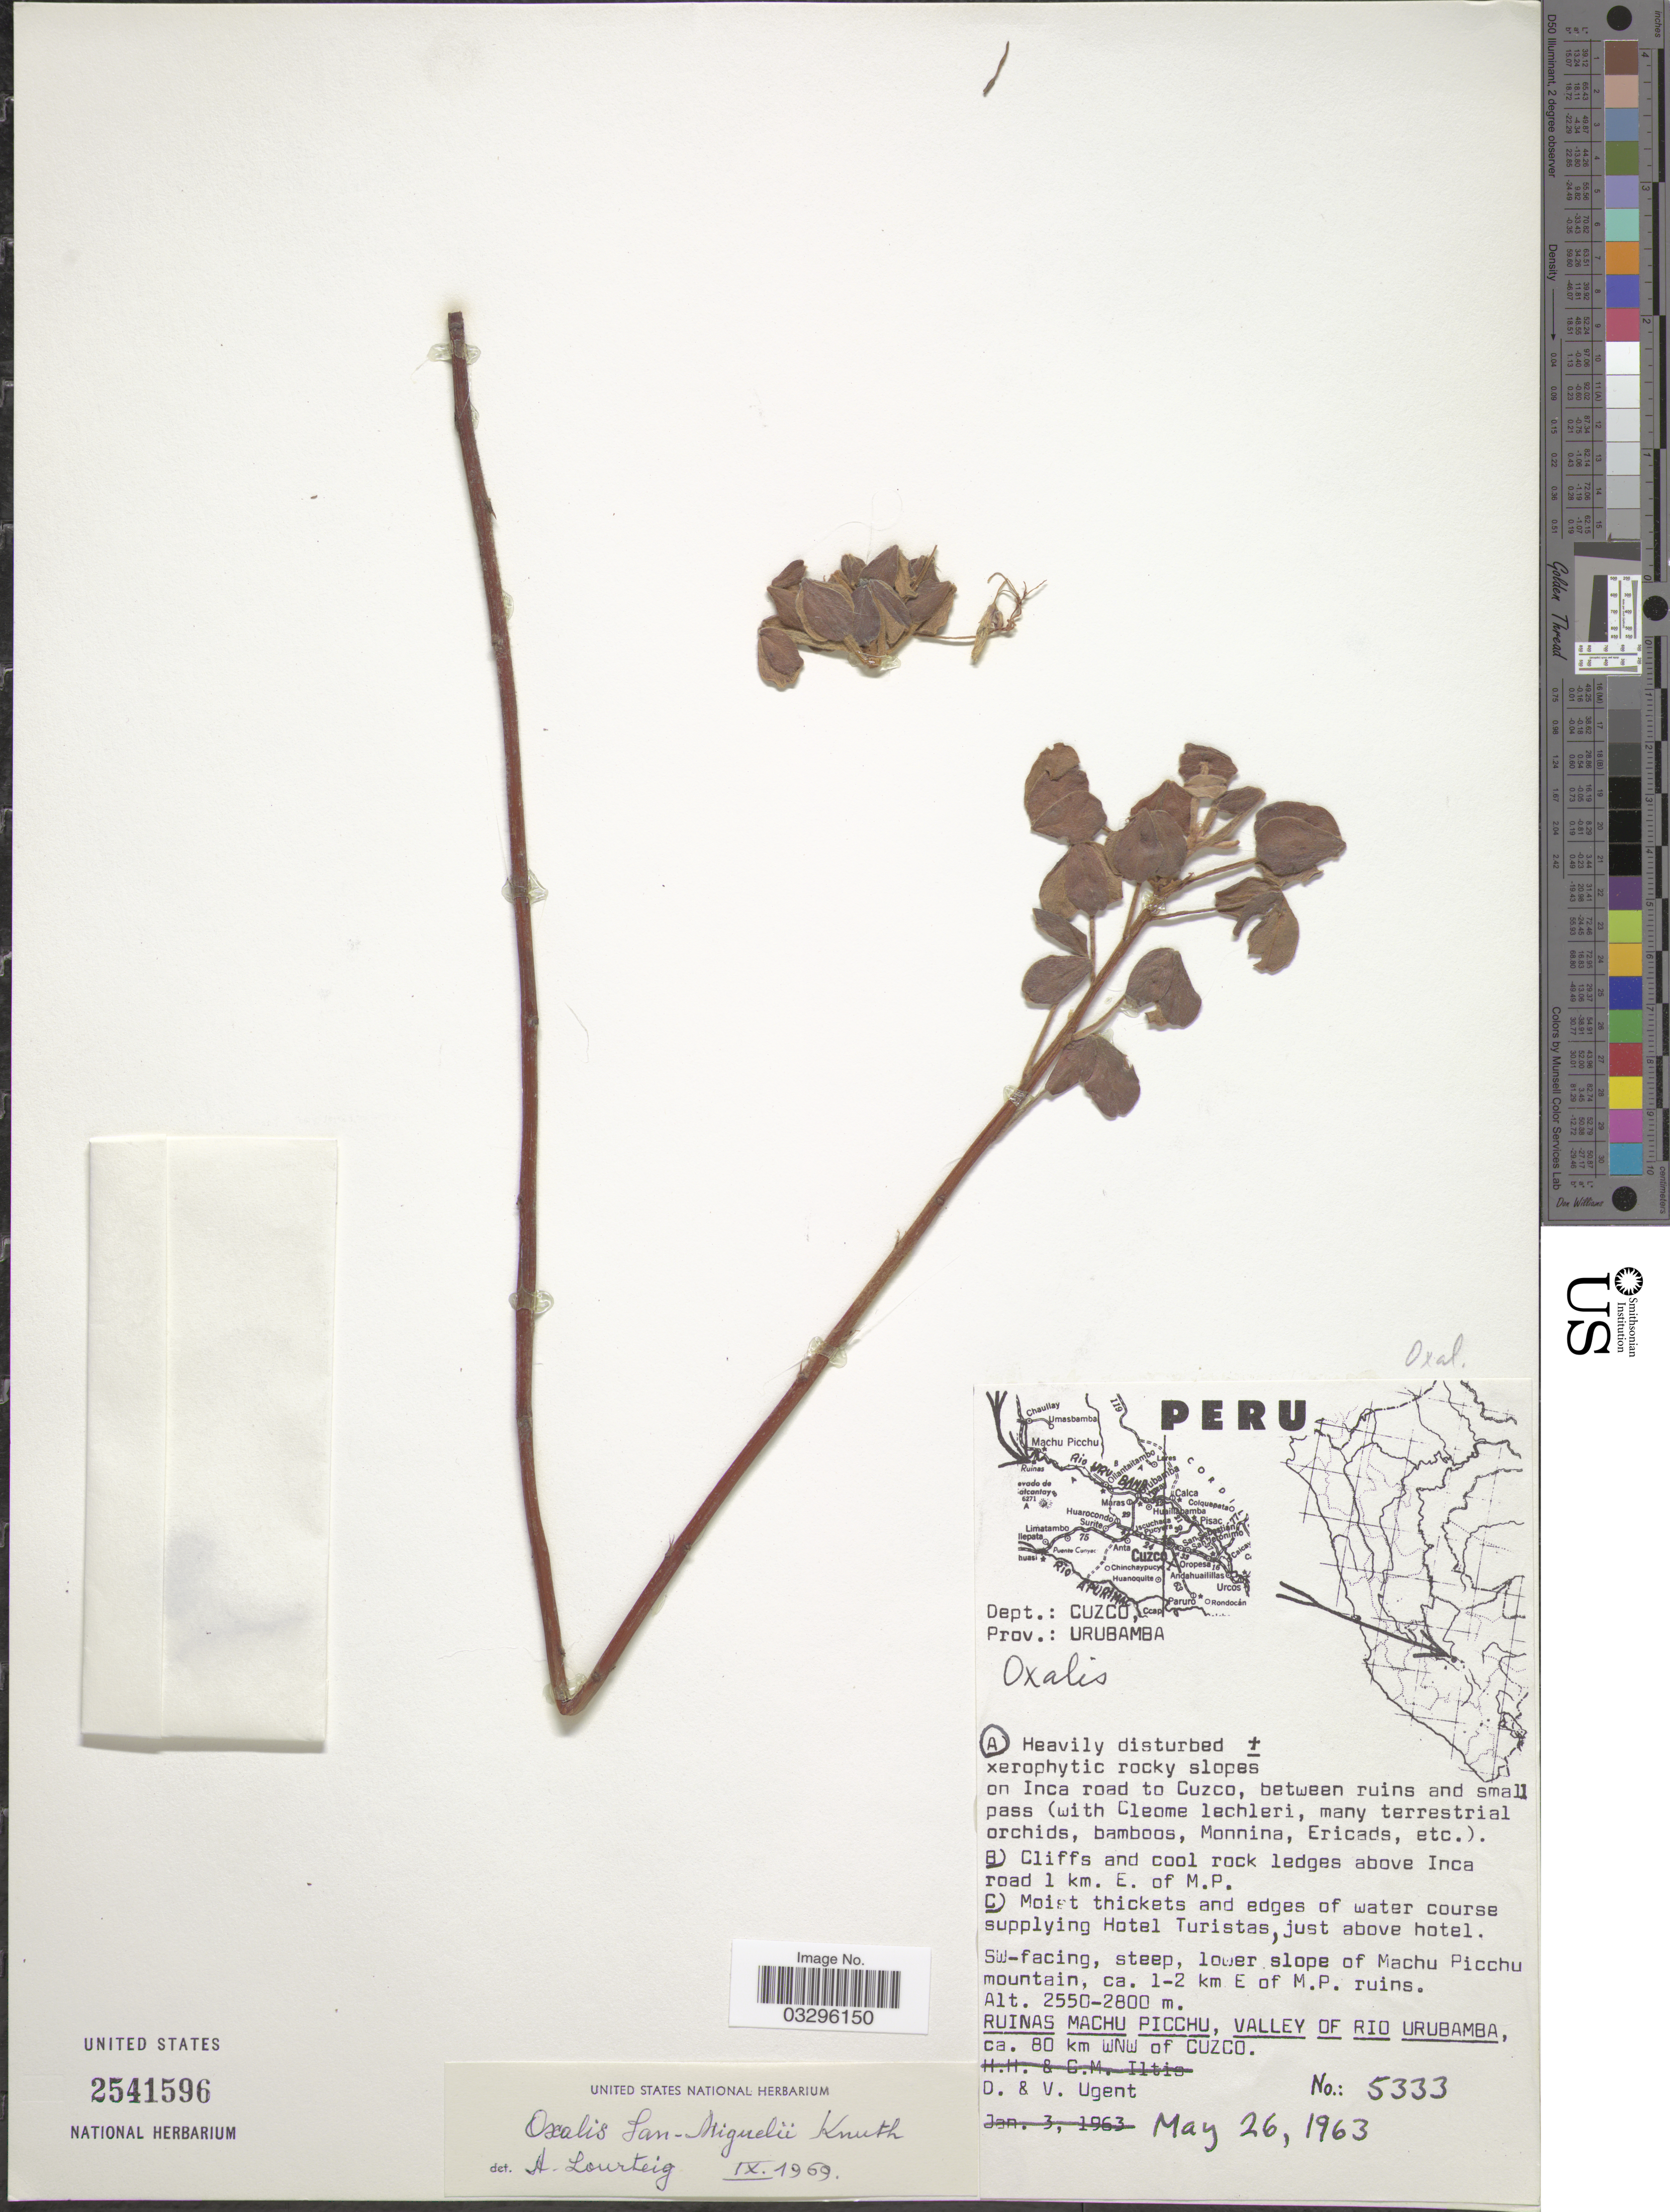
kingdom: Plantae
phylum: Tracheophyta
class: Magnoliopsida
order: Oxalidales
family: Oxalidaceae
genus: Oxalis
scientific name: Oxalis san-miguelii var. san-miguelii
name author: R. Knuth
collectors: D. Ugent & V. Ugent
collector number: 5333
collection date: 1963-05-26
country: Peru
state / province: Cusco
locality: Dept.: Cuzco. Prov.: Urubamba. On Inca road to Cuzco, between ruins and small pass. SW-facing, steep, lower slope of Machu Picchu mountain, ca. 1-2 km E of M. P. ruins. Ruinas Machu Picchu, Valley of Rio Urubamba, ca. 80 km WNW of Cuzco.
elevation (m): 2550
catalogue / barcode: US 2541596